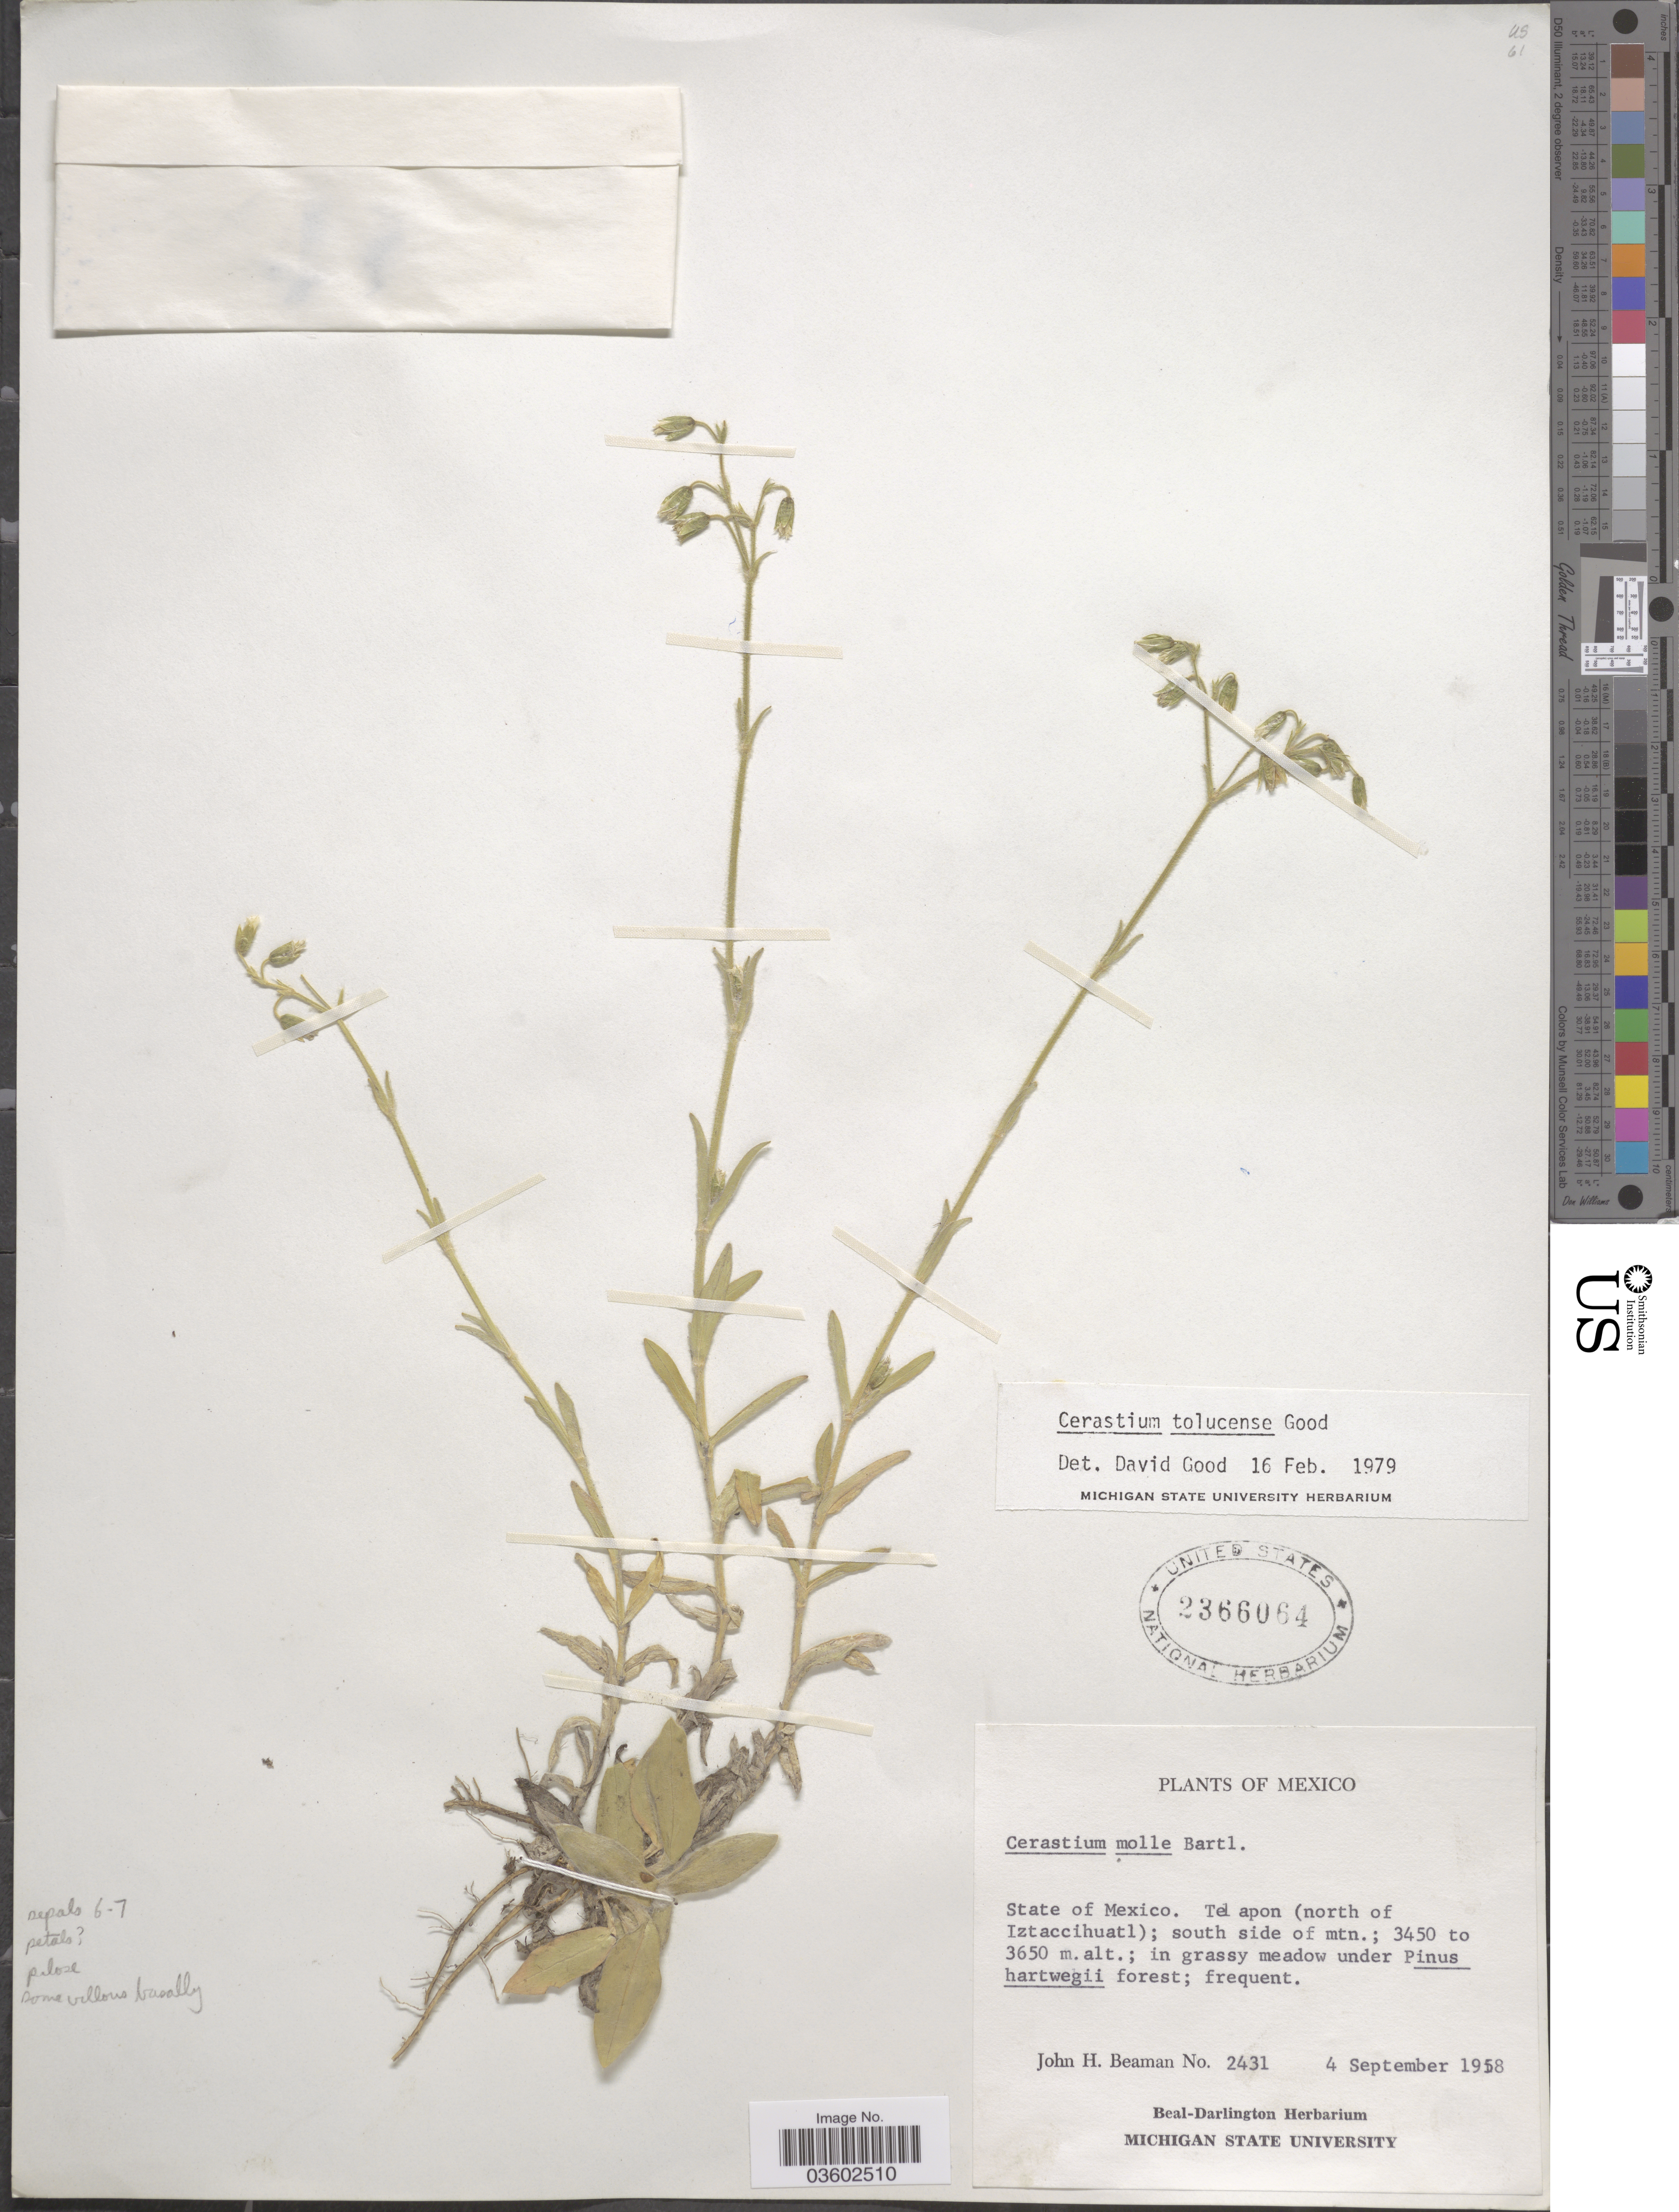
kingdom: Plantae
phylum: Tracheophyta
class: Magnoliopsida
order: Caryophyllales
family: Caryophyllaceae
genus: Cerastium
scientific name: Cerastium tolucense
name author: D.A. Good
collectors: J. H. Beaman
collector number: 2431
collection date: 1958-09-04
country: Mexico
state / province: México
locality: Telapon (north of Iztaccihuatl); south side of mtn.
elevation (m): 3450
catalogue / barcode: US 2366064